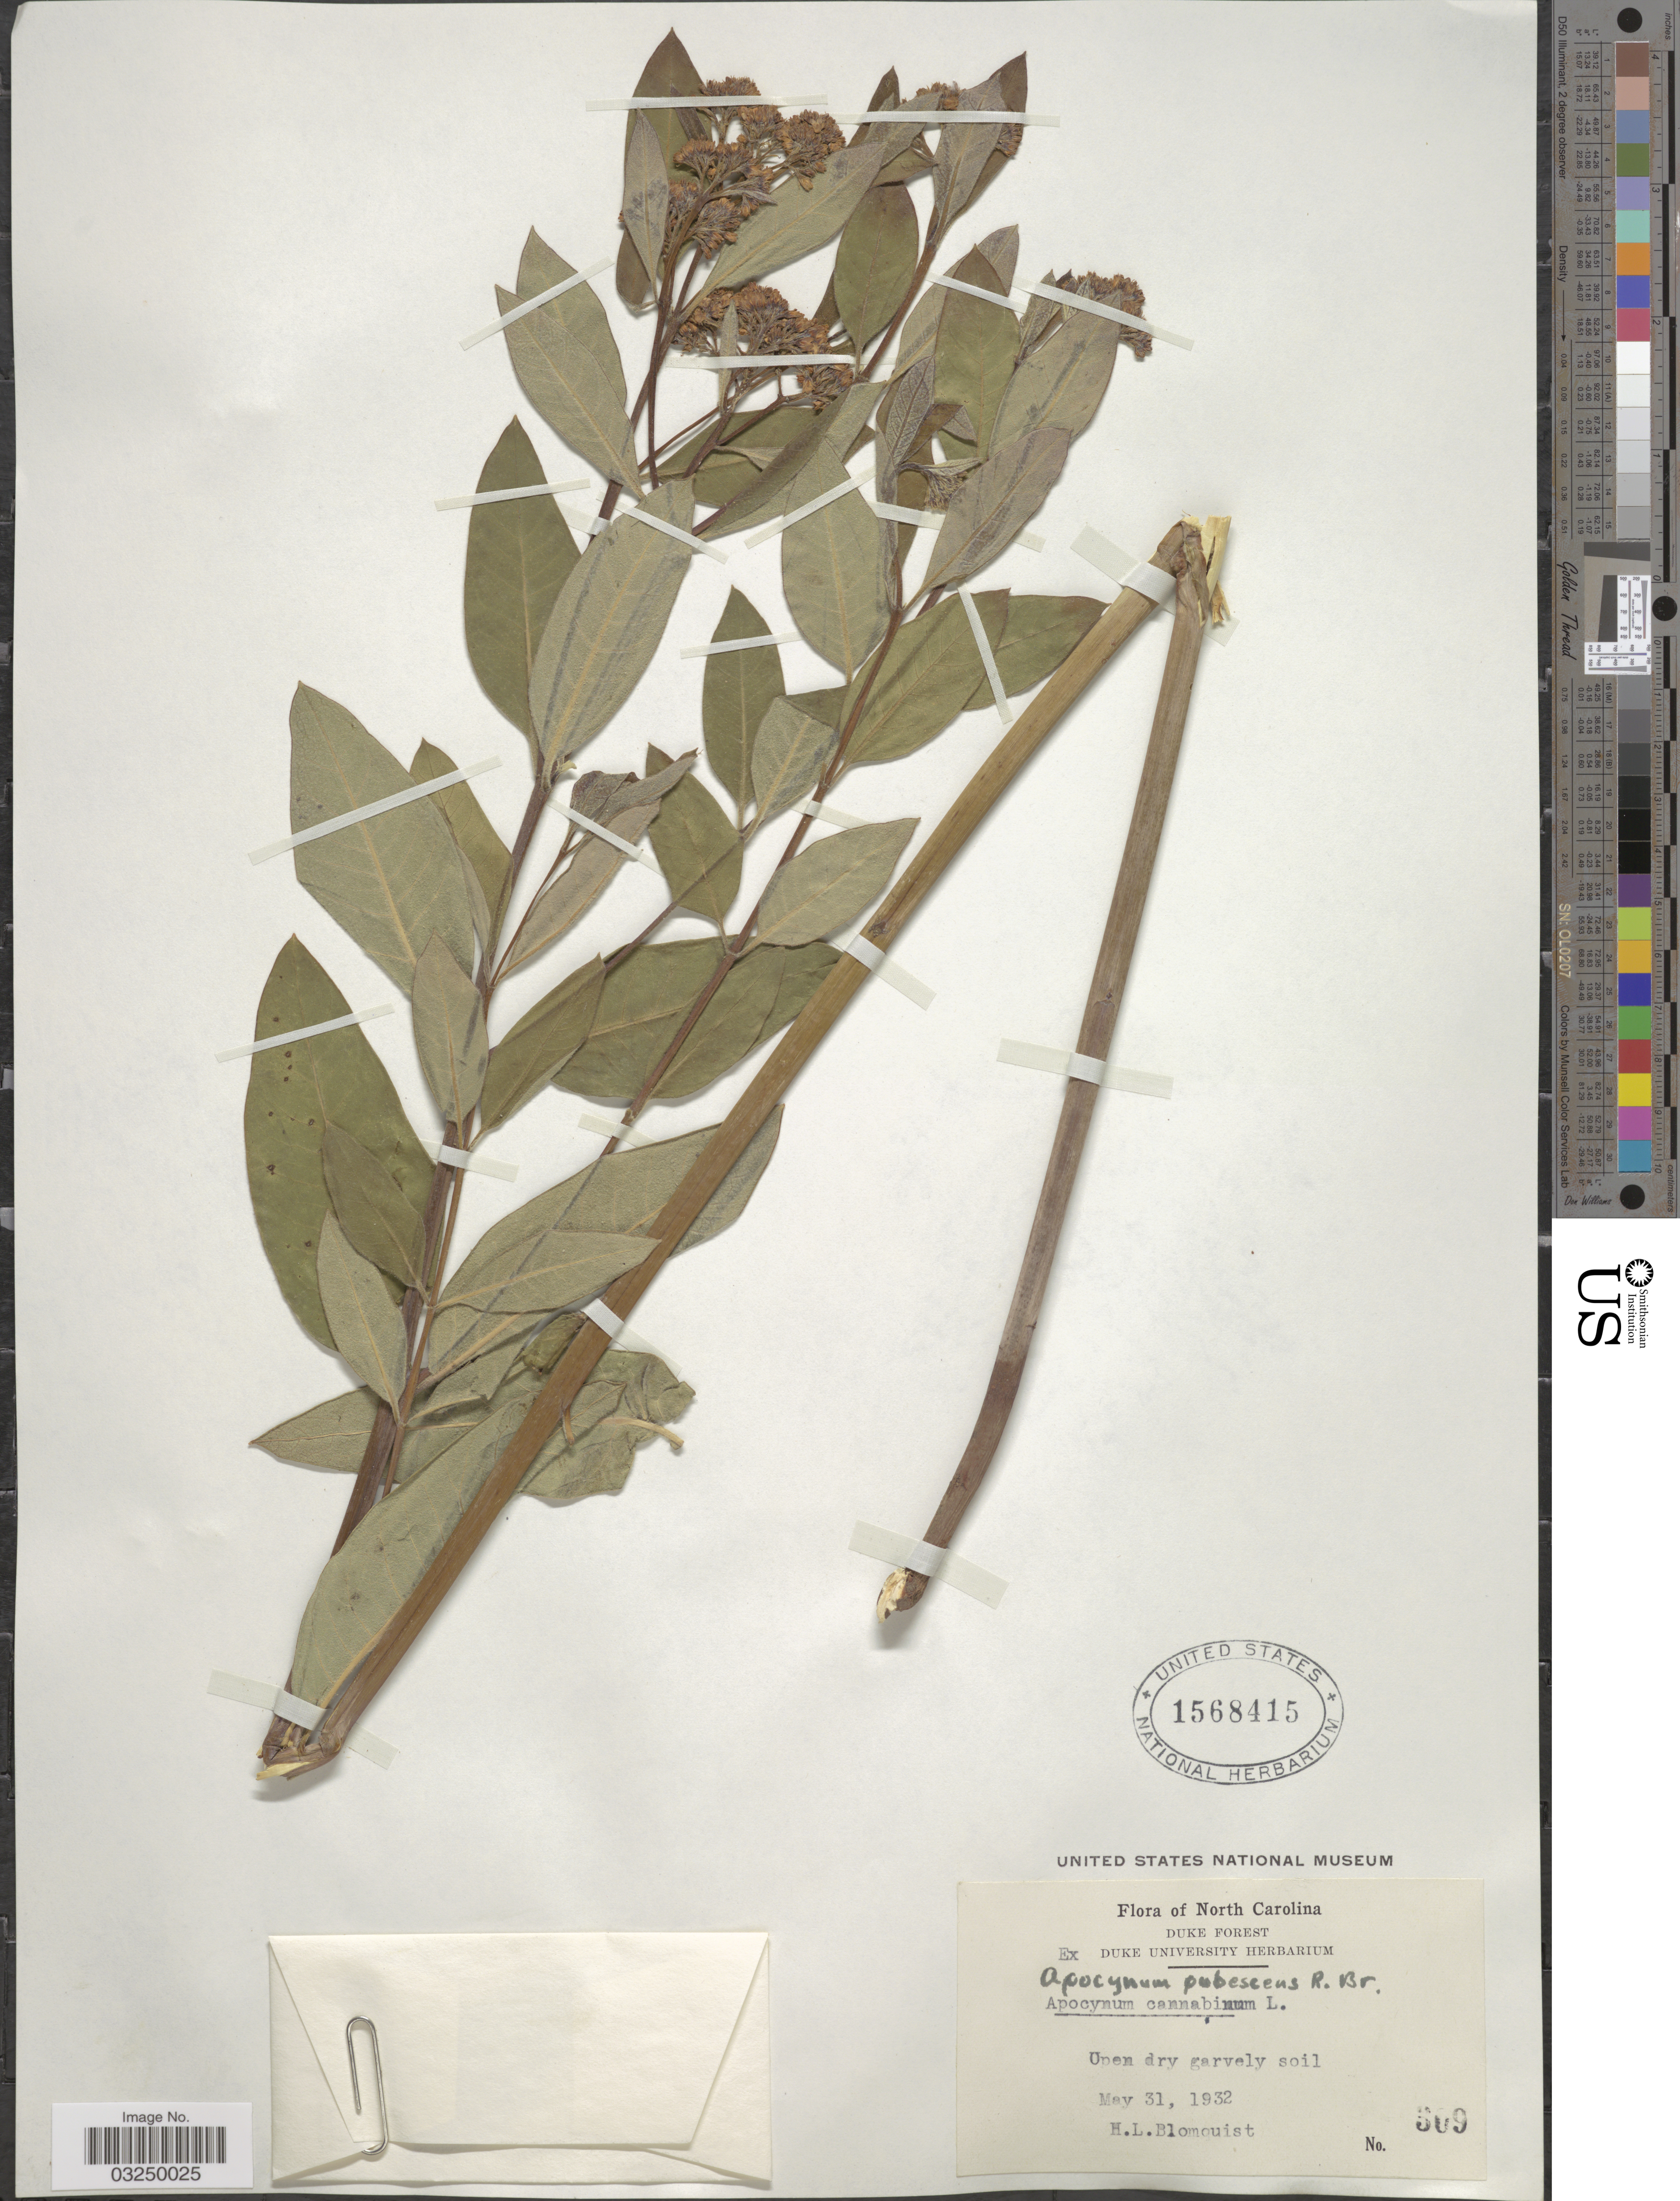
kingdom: Plantae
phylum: Tracheophyta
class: Magnoliopsida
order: Gentianales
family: Apocynaceae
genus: Apocynum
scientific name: Apocynum pubescens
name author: Mitch. ex R. Br.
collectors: H. Blomquist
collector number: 309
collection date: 1932-05-31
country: United States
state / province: North Carolina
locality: Duke Forest. [unsure placement]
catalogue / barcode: US 1568415